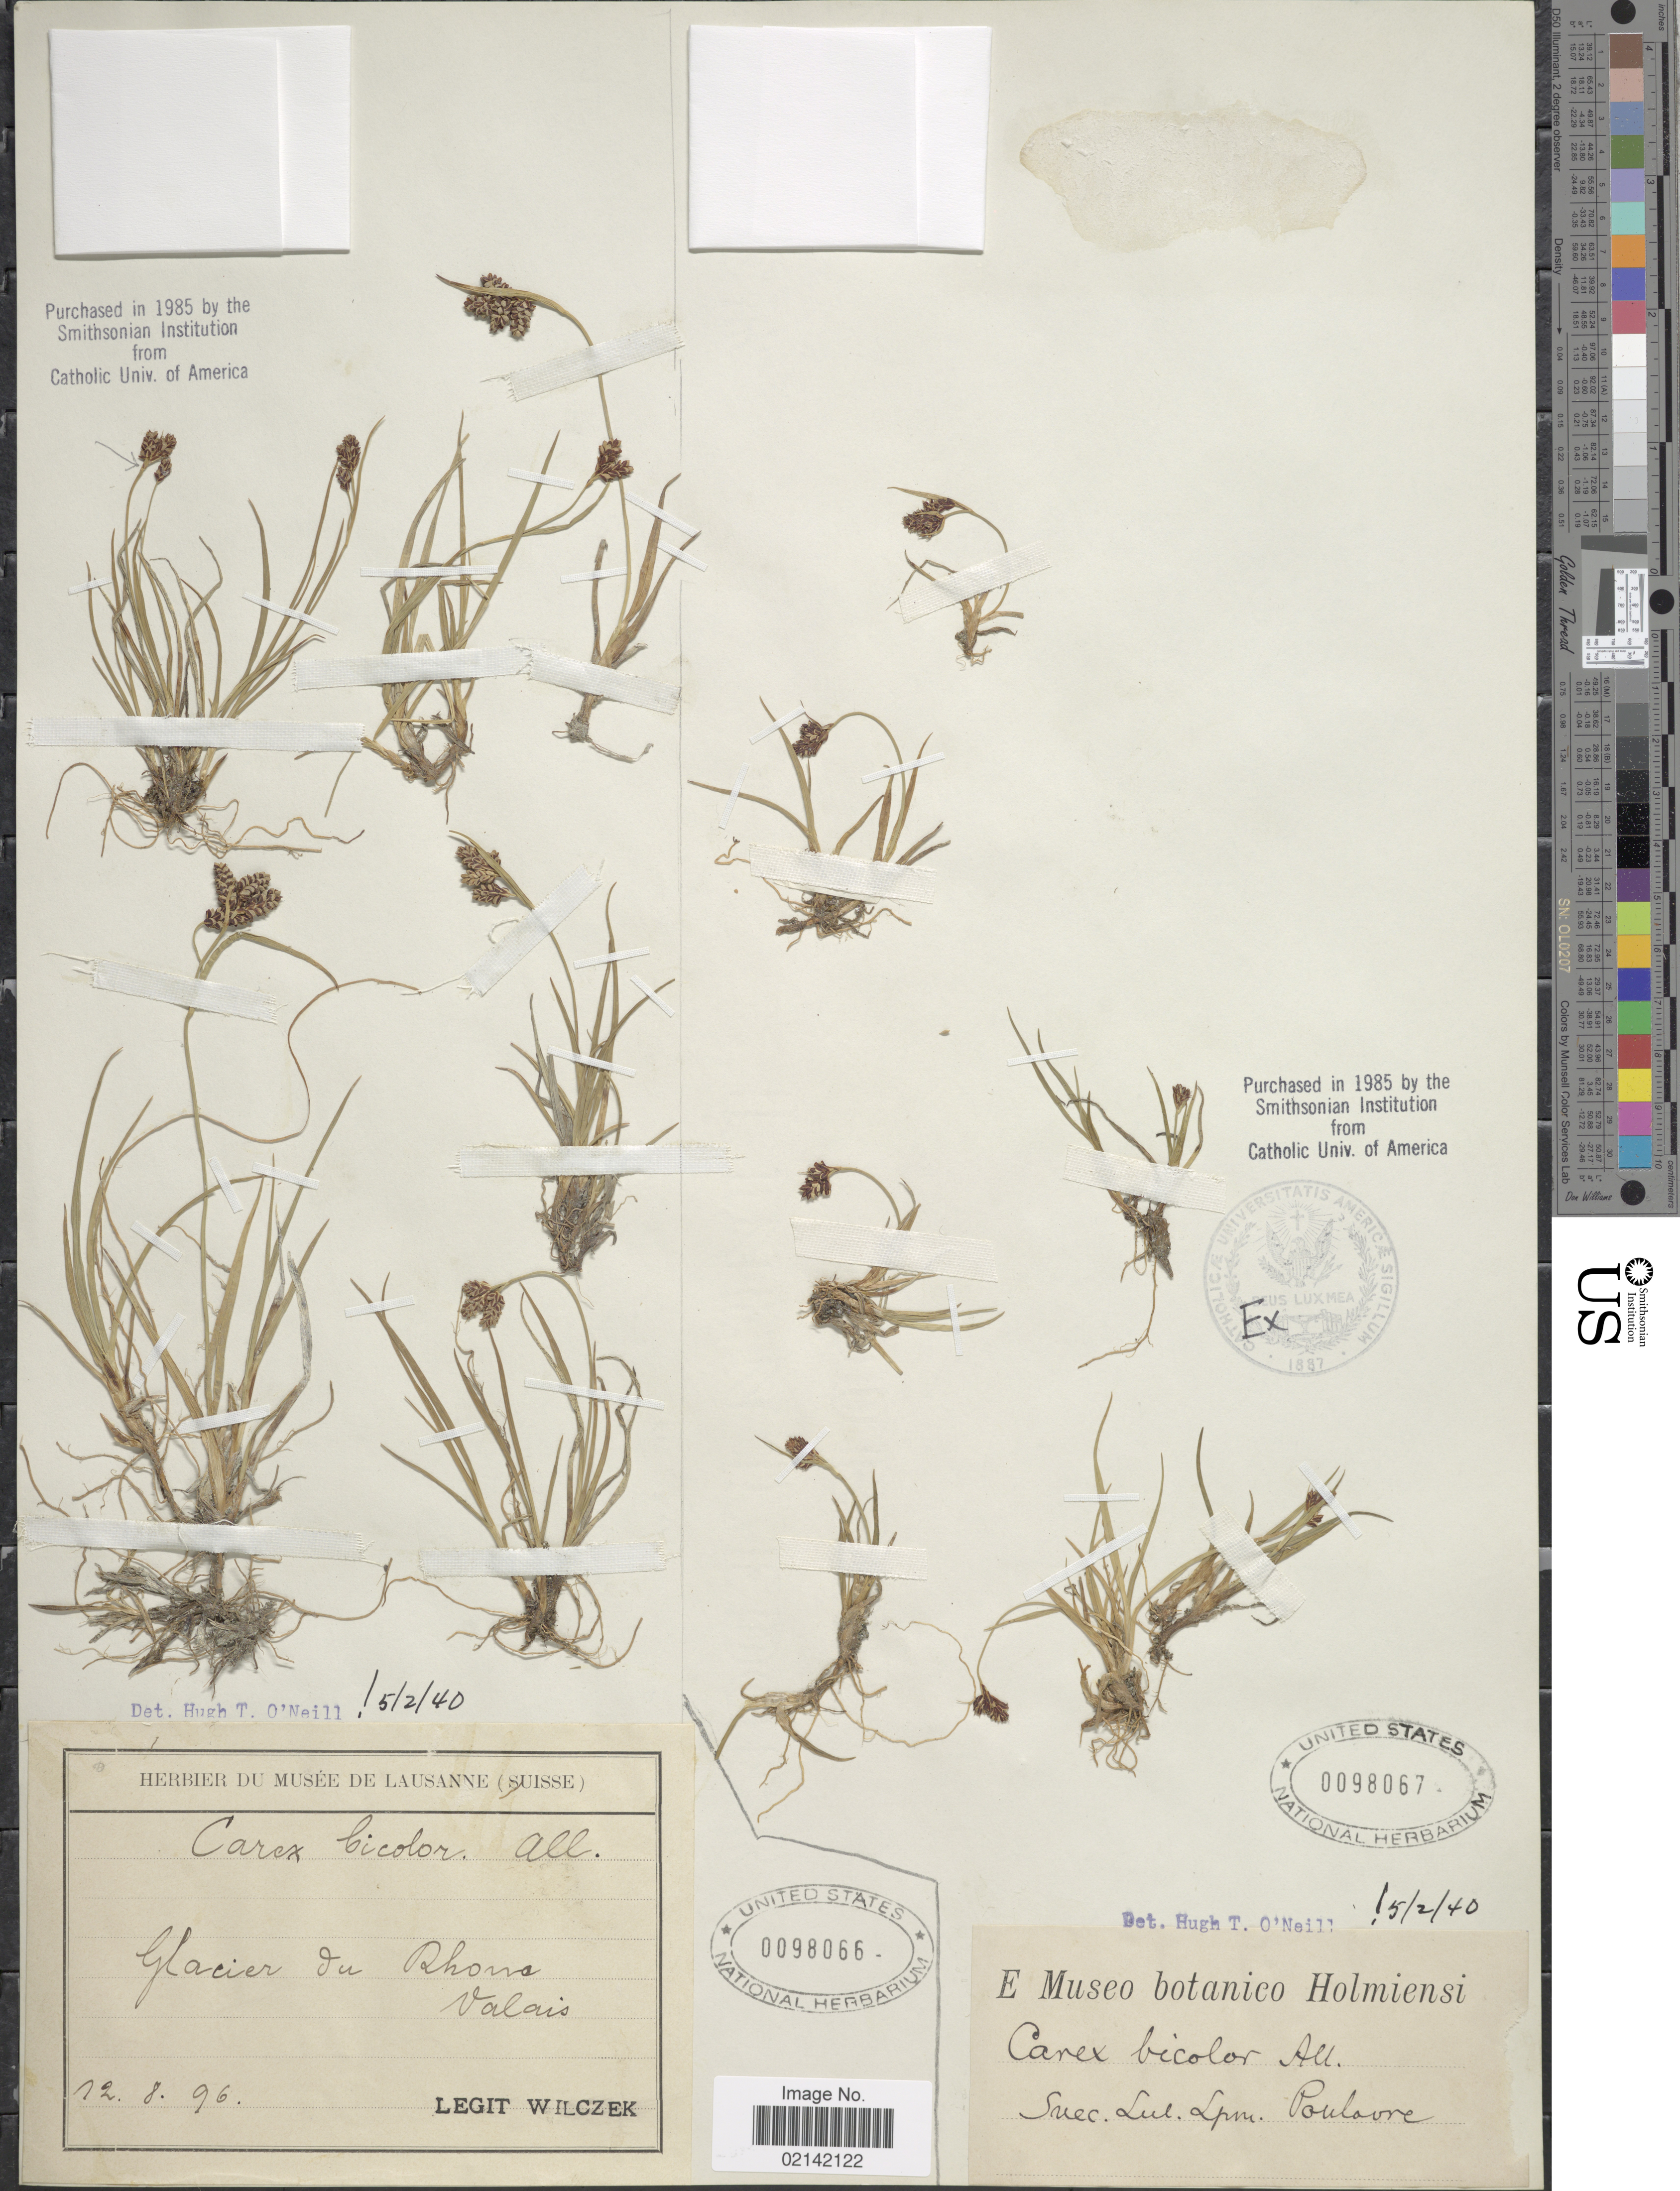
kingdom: Plantae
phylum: Tracheophyta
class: Liliopsida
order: Poales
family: Cyperaceae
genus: Carex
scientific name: Carex bicolor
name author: Bellardi ex All.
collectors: ex Museo botan. Holmiensi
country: Sweden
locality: Suec. Lul. Lpm. Poulovre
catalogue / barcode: US 98067-2